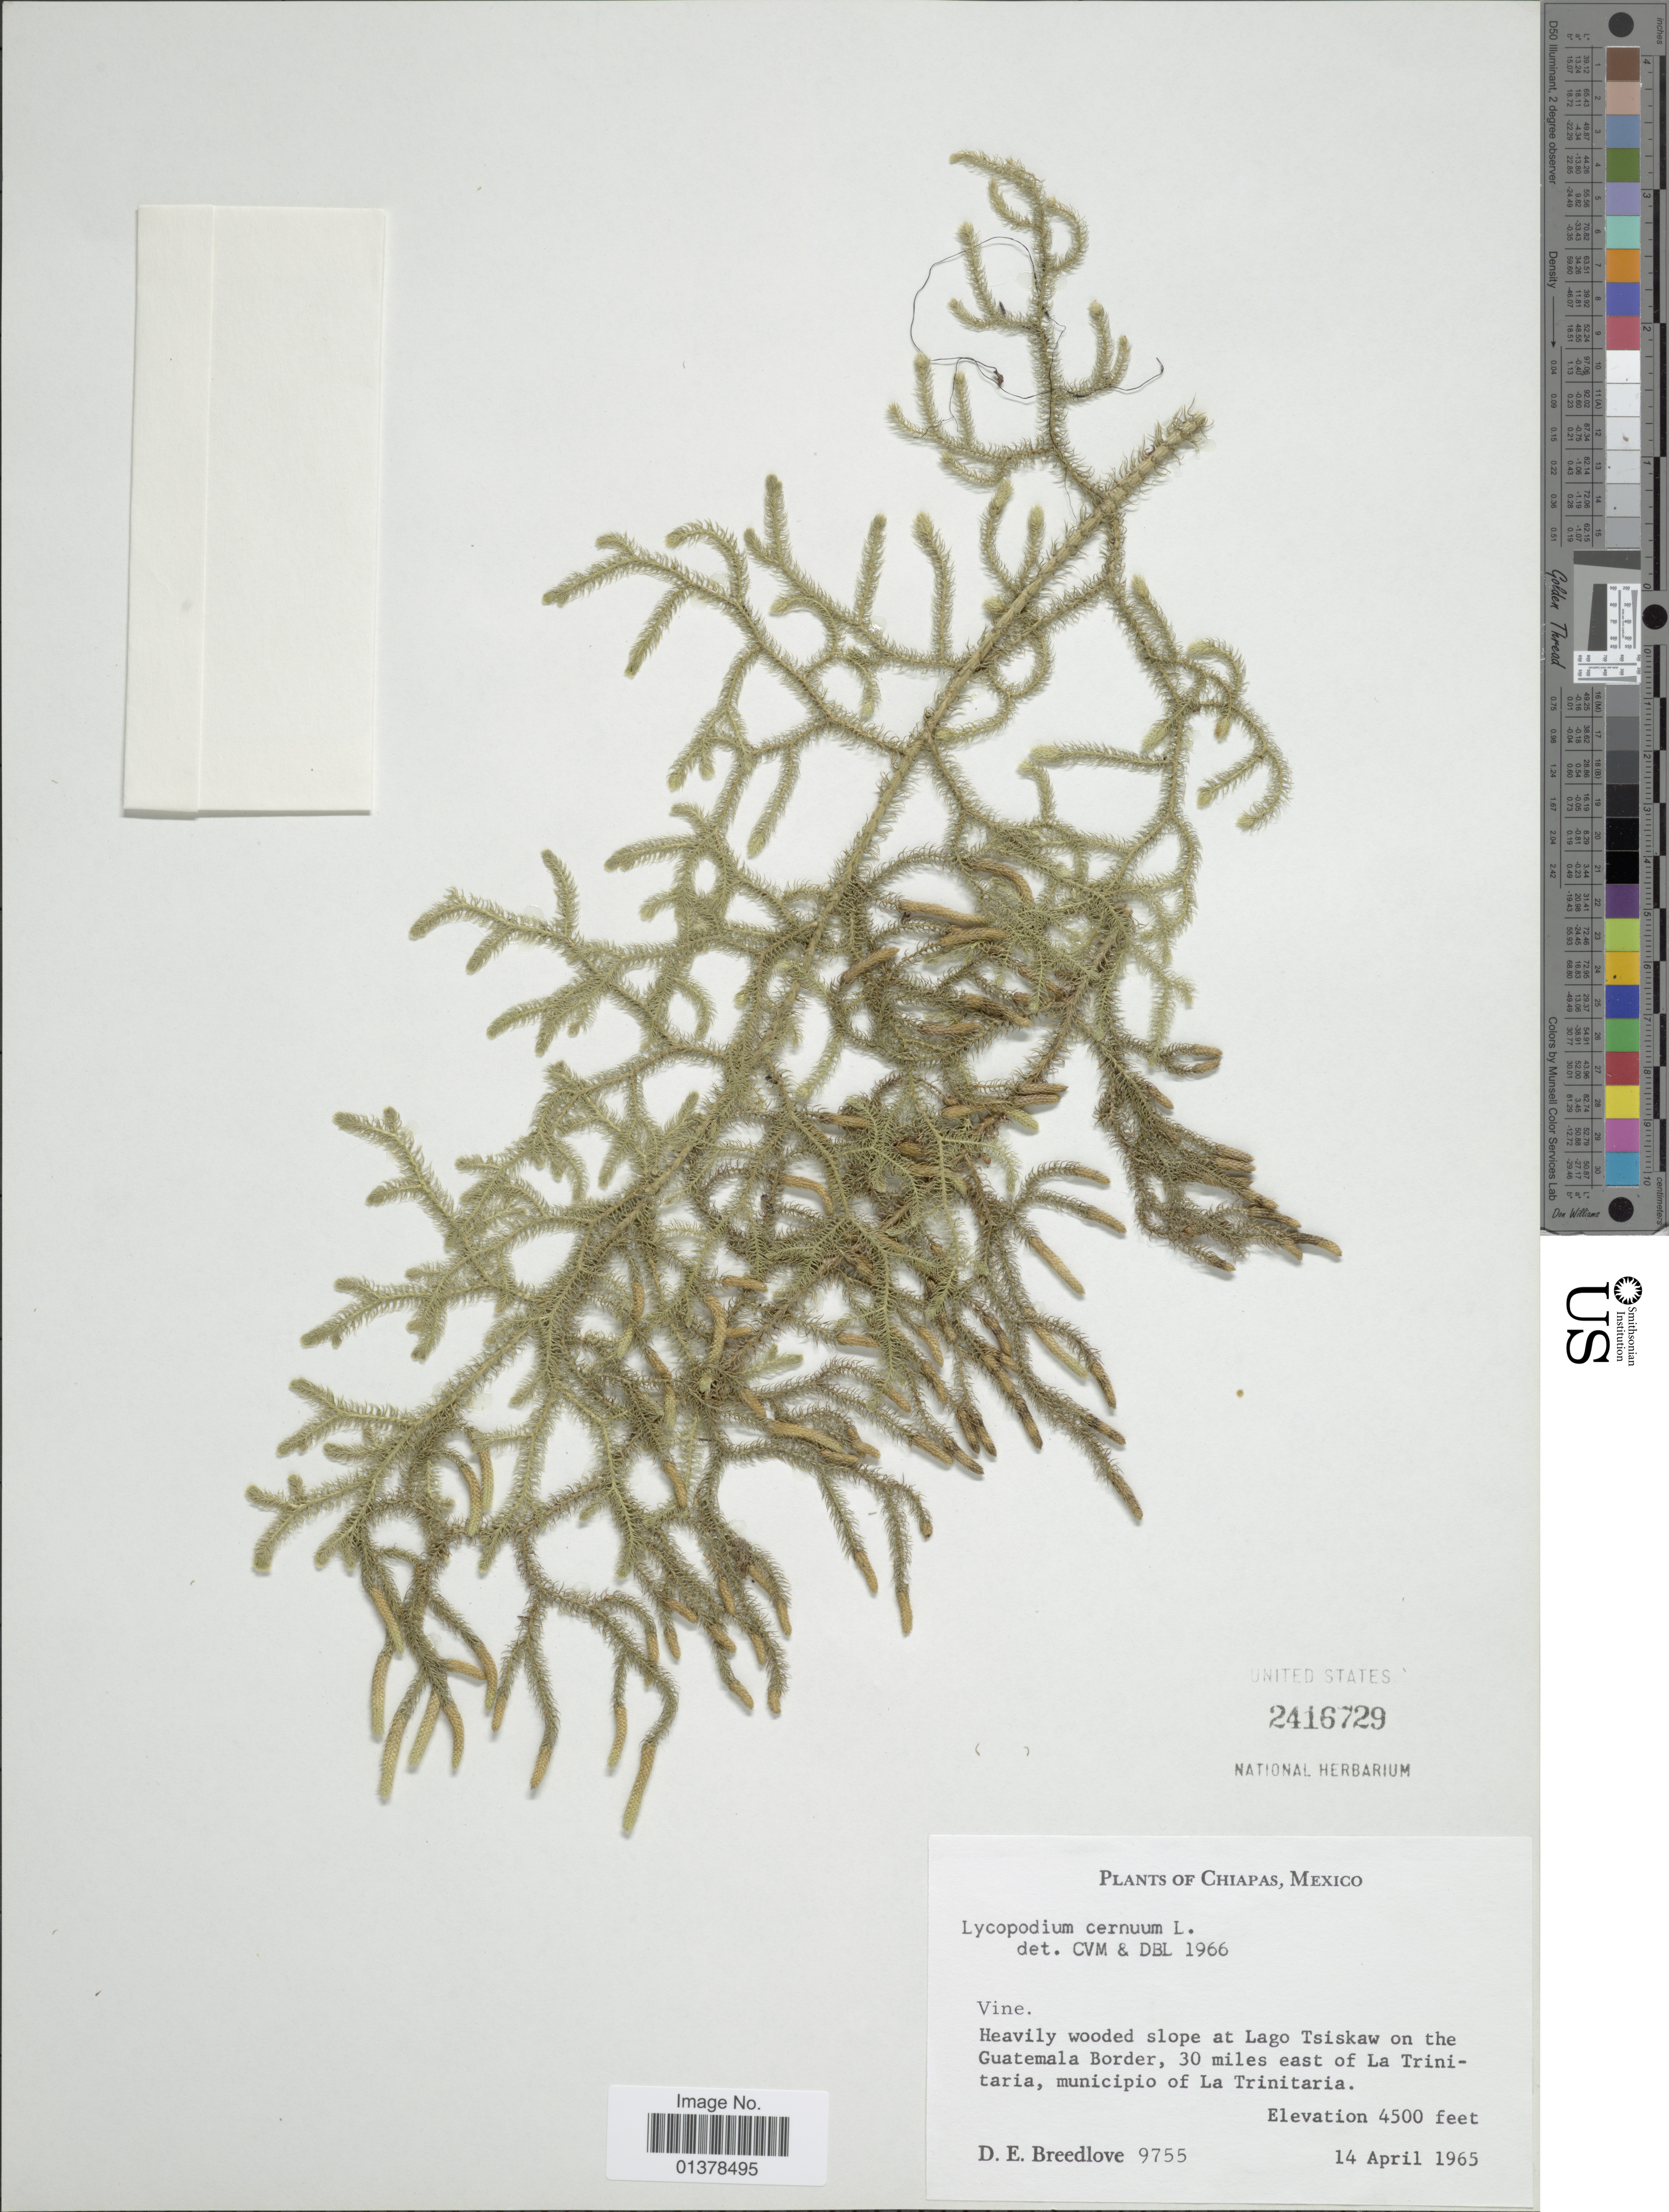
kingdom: Plantae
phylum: Tracheophyta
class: Lycopodiopsida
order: Lycopodiales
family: Lycopodiaceae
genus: Palhinhaea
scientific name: Palhinhaea cernua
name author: (L.) Vasc. & Franco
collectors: D. E. Breedlove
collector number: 9755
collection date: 1965-04-14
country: Mexico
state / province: Chiapas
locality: Heavily wooded slope at lago Tsiskaw on the Guatemala Border, 30miles east of La Trinitaria, municipio of La Trinitaria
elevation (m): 1372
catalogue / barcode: US 2416729